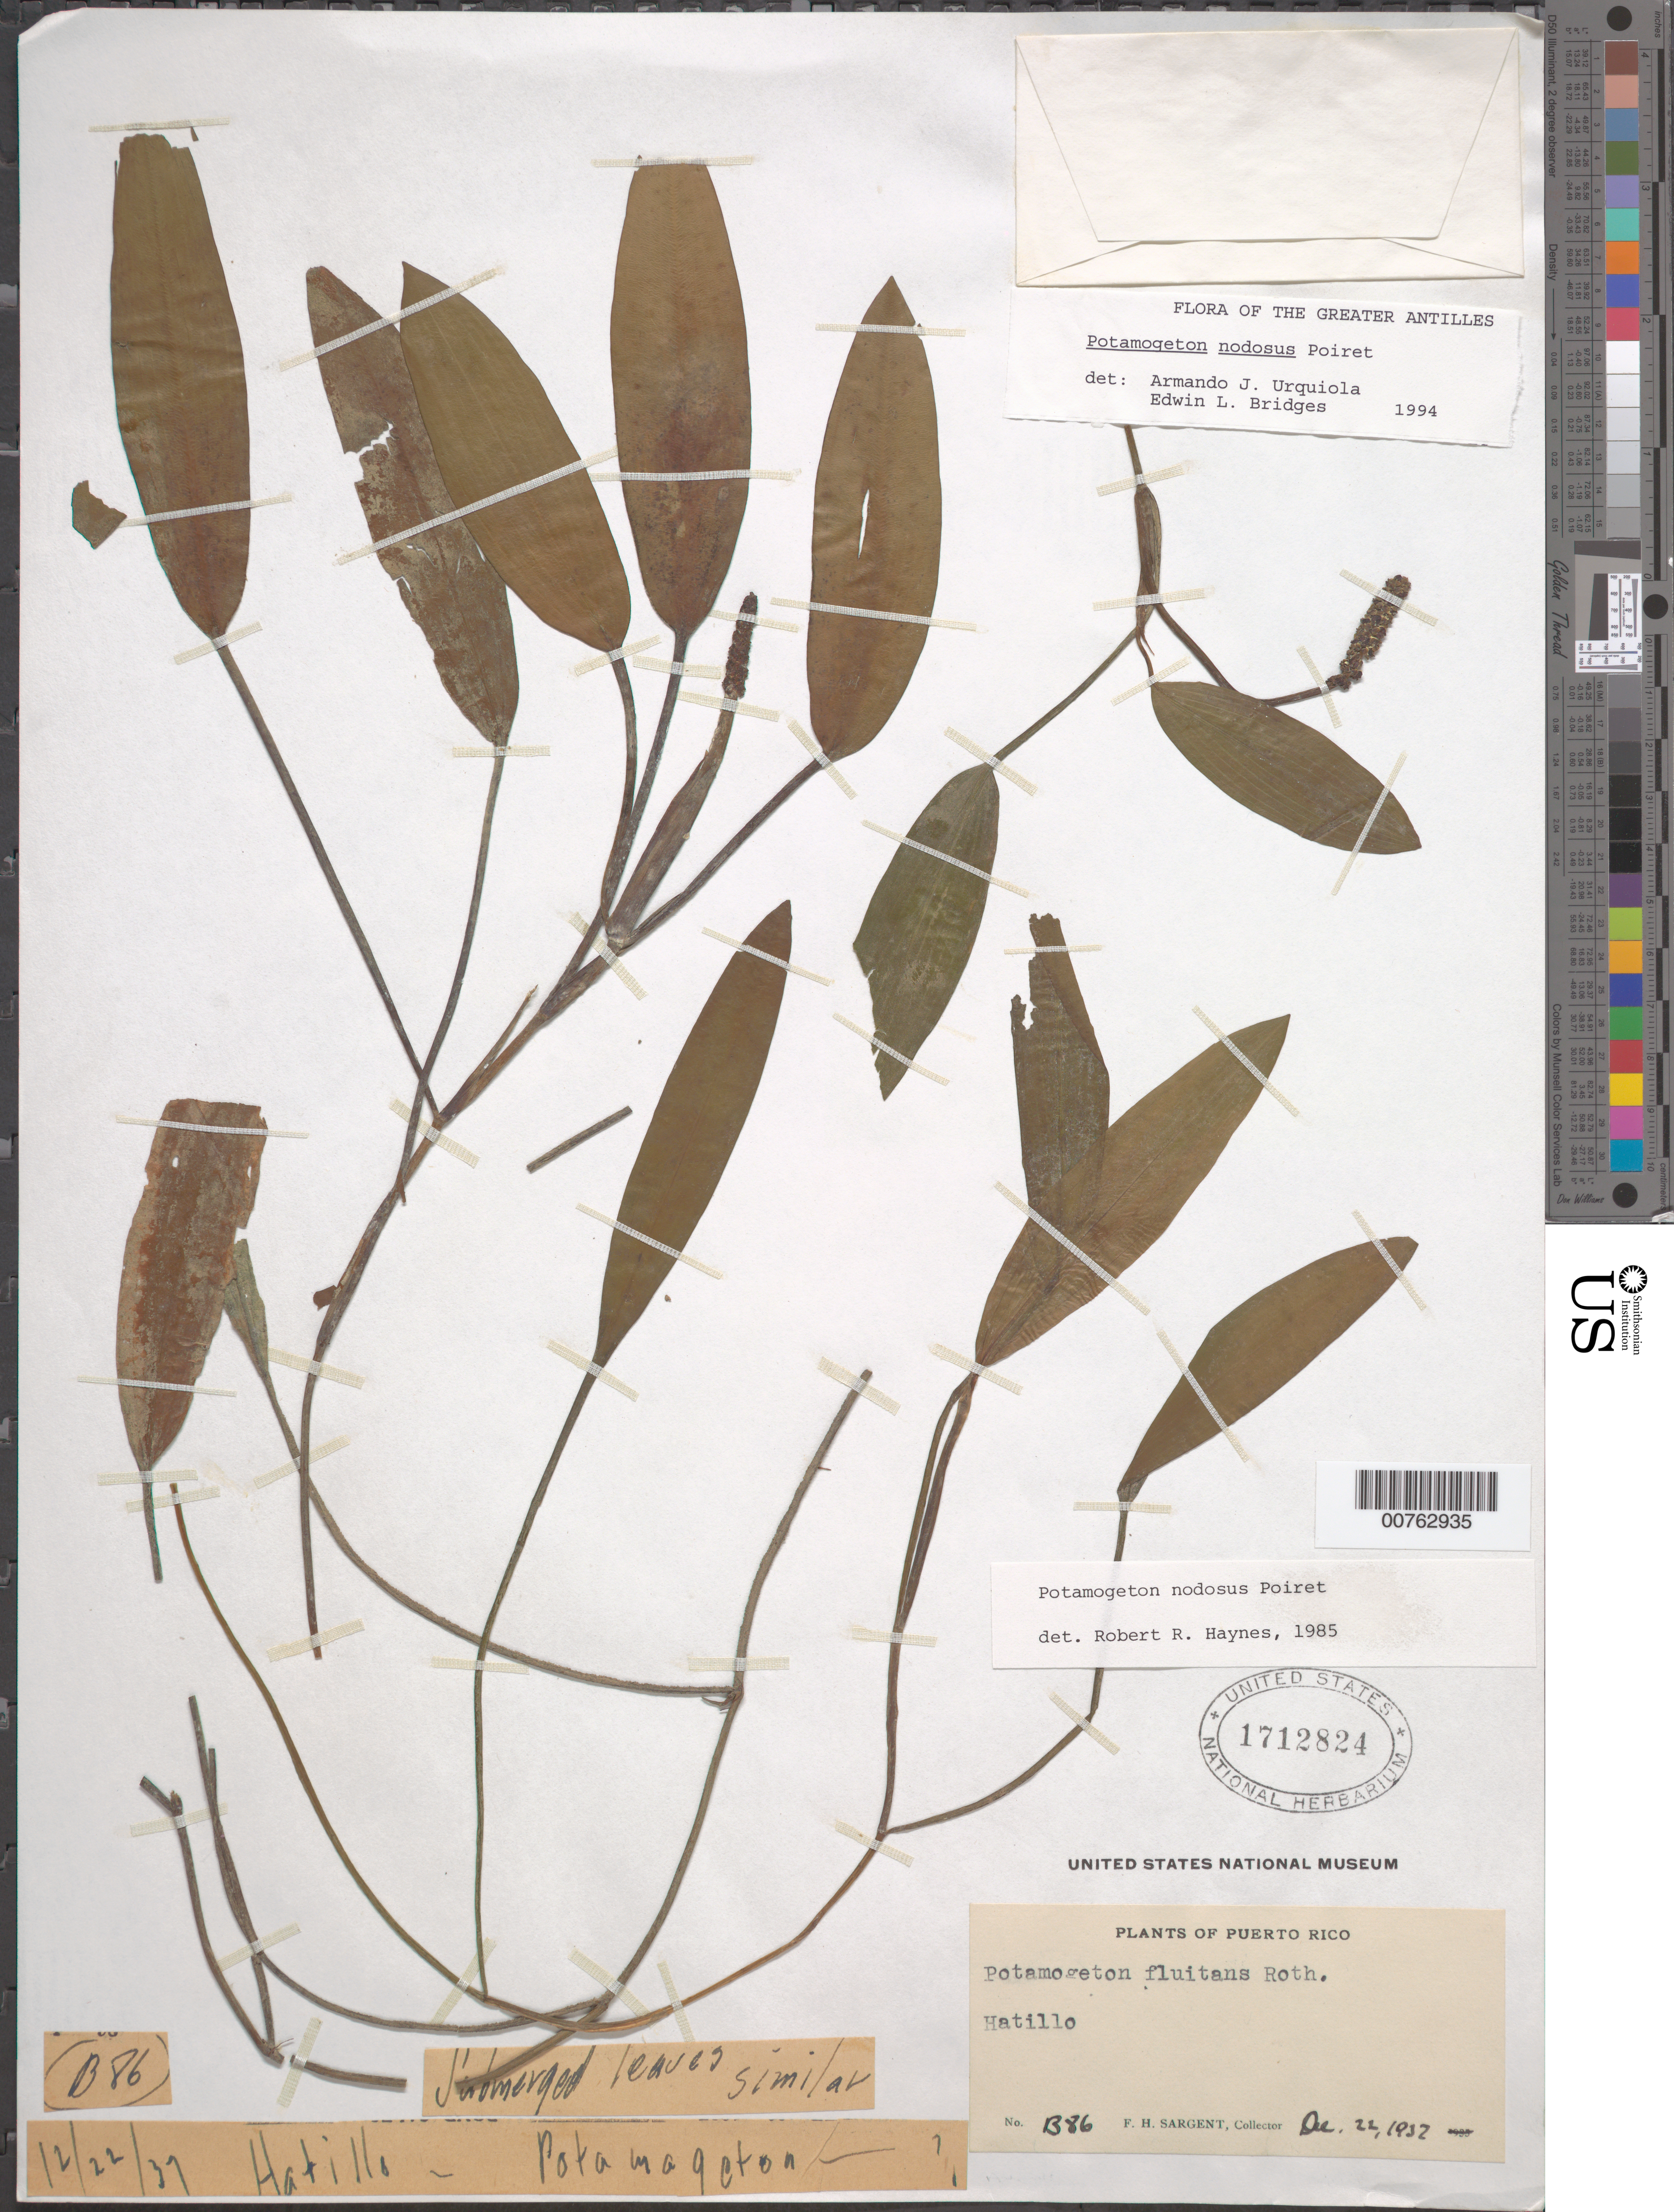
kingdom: Plantae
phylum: Tracheophyta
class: Liliopsida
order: Alismatales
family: Potamogetonaceae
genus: Potamogeton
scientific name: Potamogeton nodosus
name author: Poir.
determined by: Urquiola, A.; Bridges, E. L.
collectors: F. H. Sargent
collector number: B86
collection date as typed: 22 Dec 1932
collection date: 1932-12-22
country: Puerto Rico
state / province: Hatillo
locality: Hatillo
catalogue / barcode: US 1712824